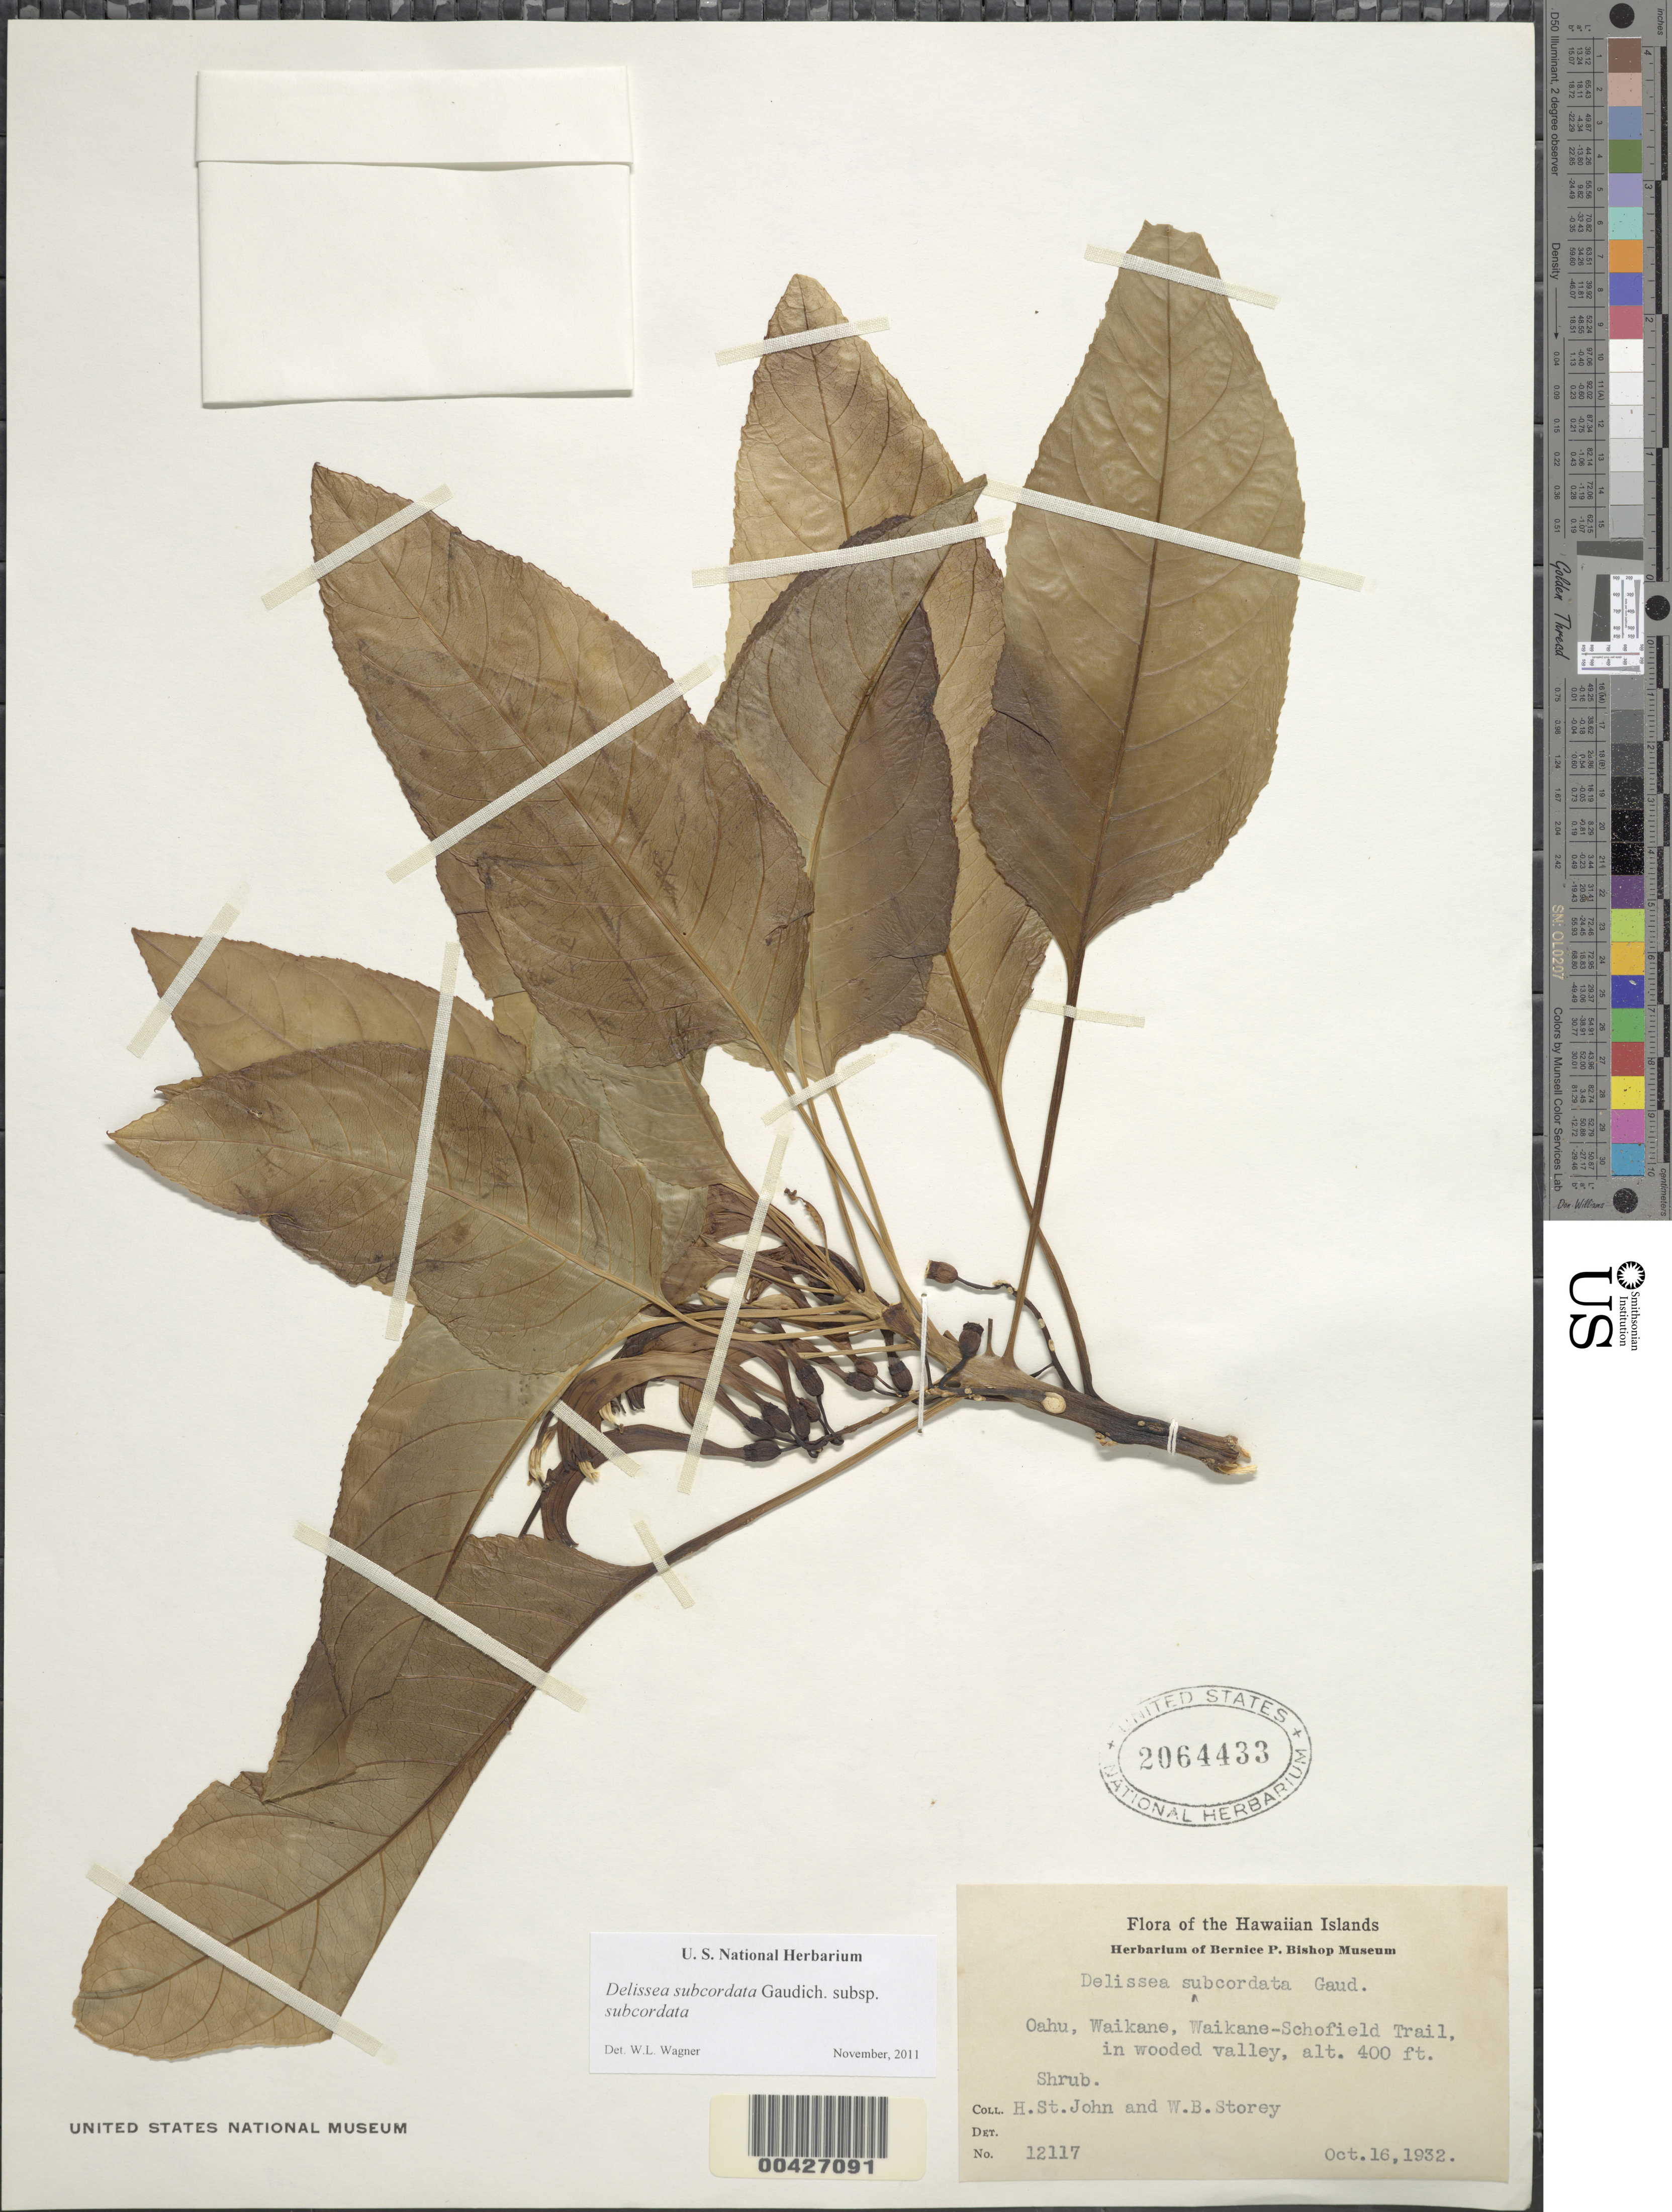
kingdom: Plantae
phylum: Tracheophyta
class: Magnoliopsida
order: Asterales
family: Campanulaceae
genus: Delissea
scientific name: Delissea subcordata subsp. subcordata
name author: Gaudich.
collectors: H. St. John & W. Storey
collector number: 12117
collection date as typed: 16 Oct 1932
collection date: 1932-10-16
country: United States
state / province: Hawaii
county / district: Honolulu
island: Oahu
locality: Waikane, Waikane-Schofield Trail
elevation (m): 122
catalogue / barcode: US 2064433